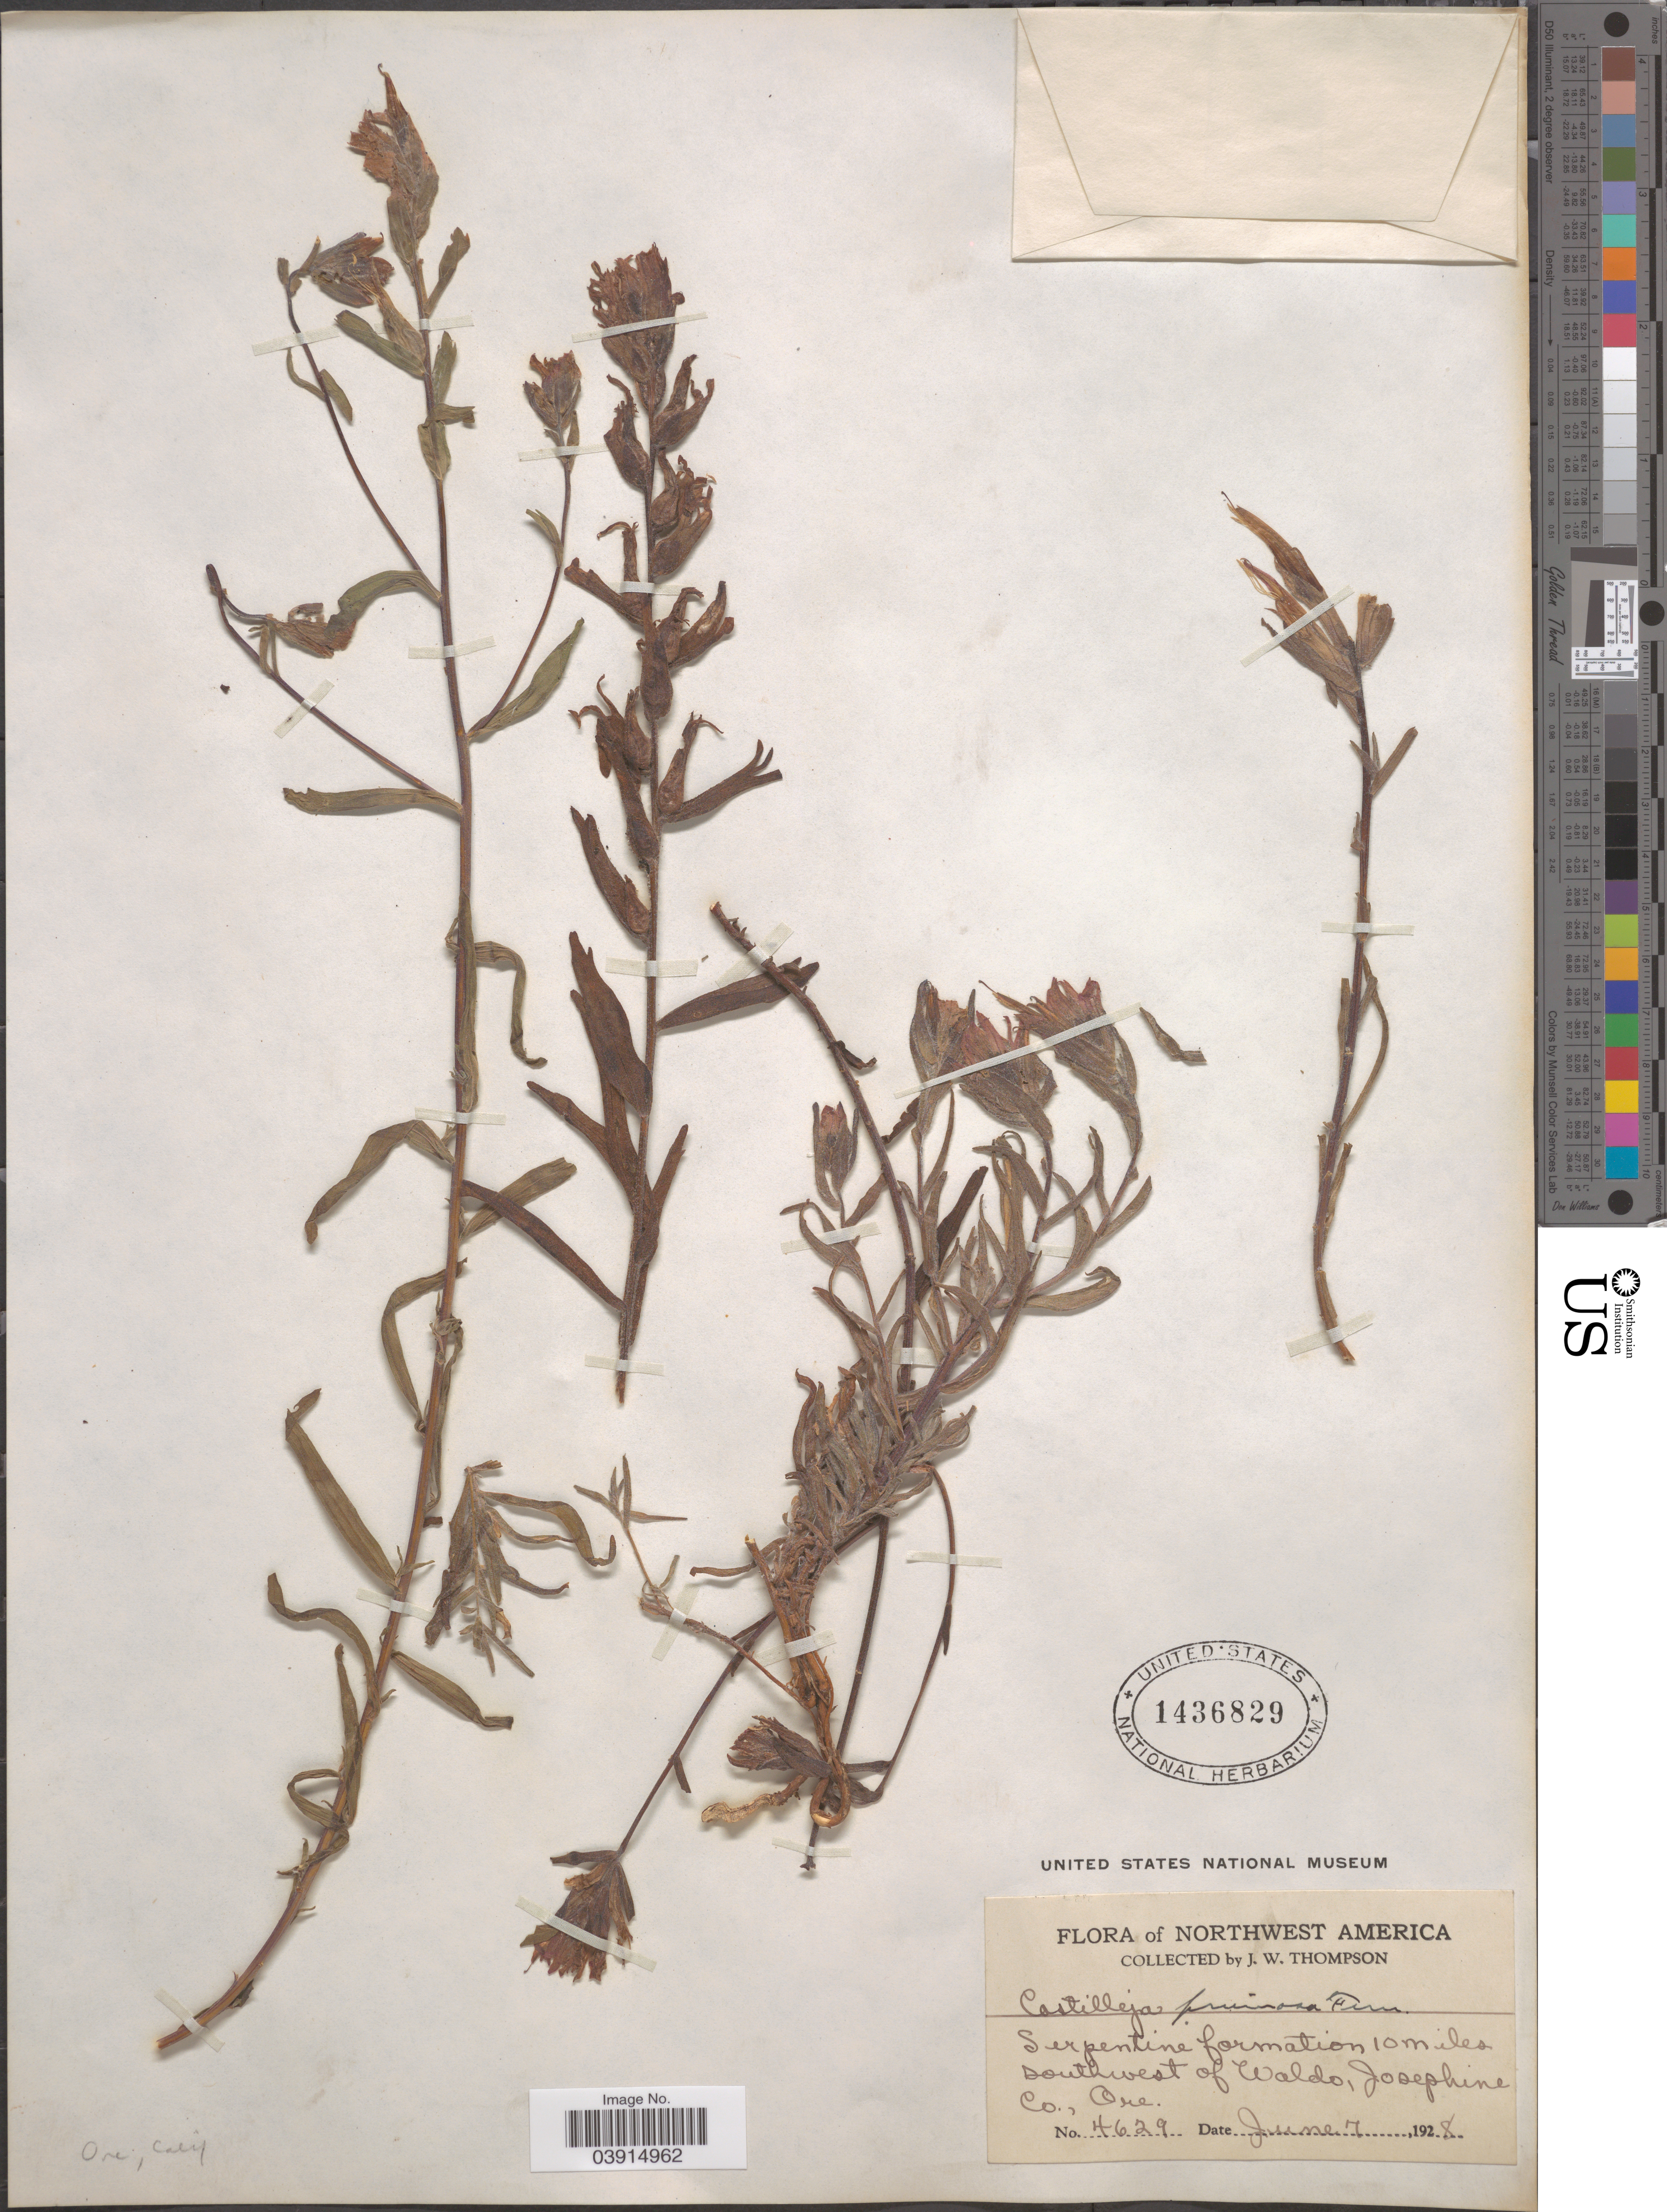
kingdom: Plantae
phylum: Tracheophyta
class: Magnoliopsida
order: Lamiales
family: Orobanchaceae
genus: Castilleja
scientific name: Castilleja sp.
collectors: J. W. Thompson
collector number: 4629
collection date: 1928-06-07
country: United States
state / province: Oregon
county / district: Josephine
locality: Northwest America. Serpentine formation, 10 miles southwest of Waldo, Josephine Co.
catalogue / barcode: US 1436829